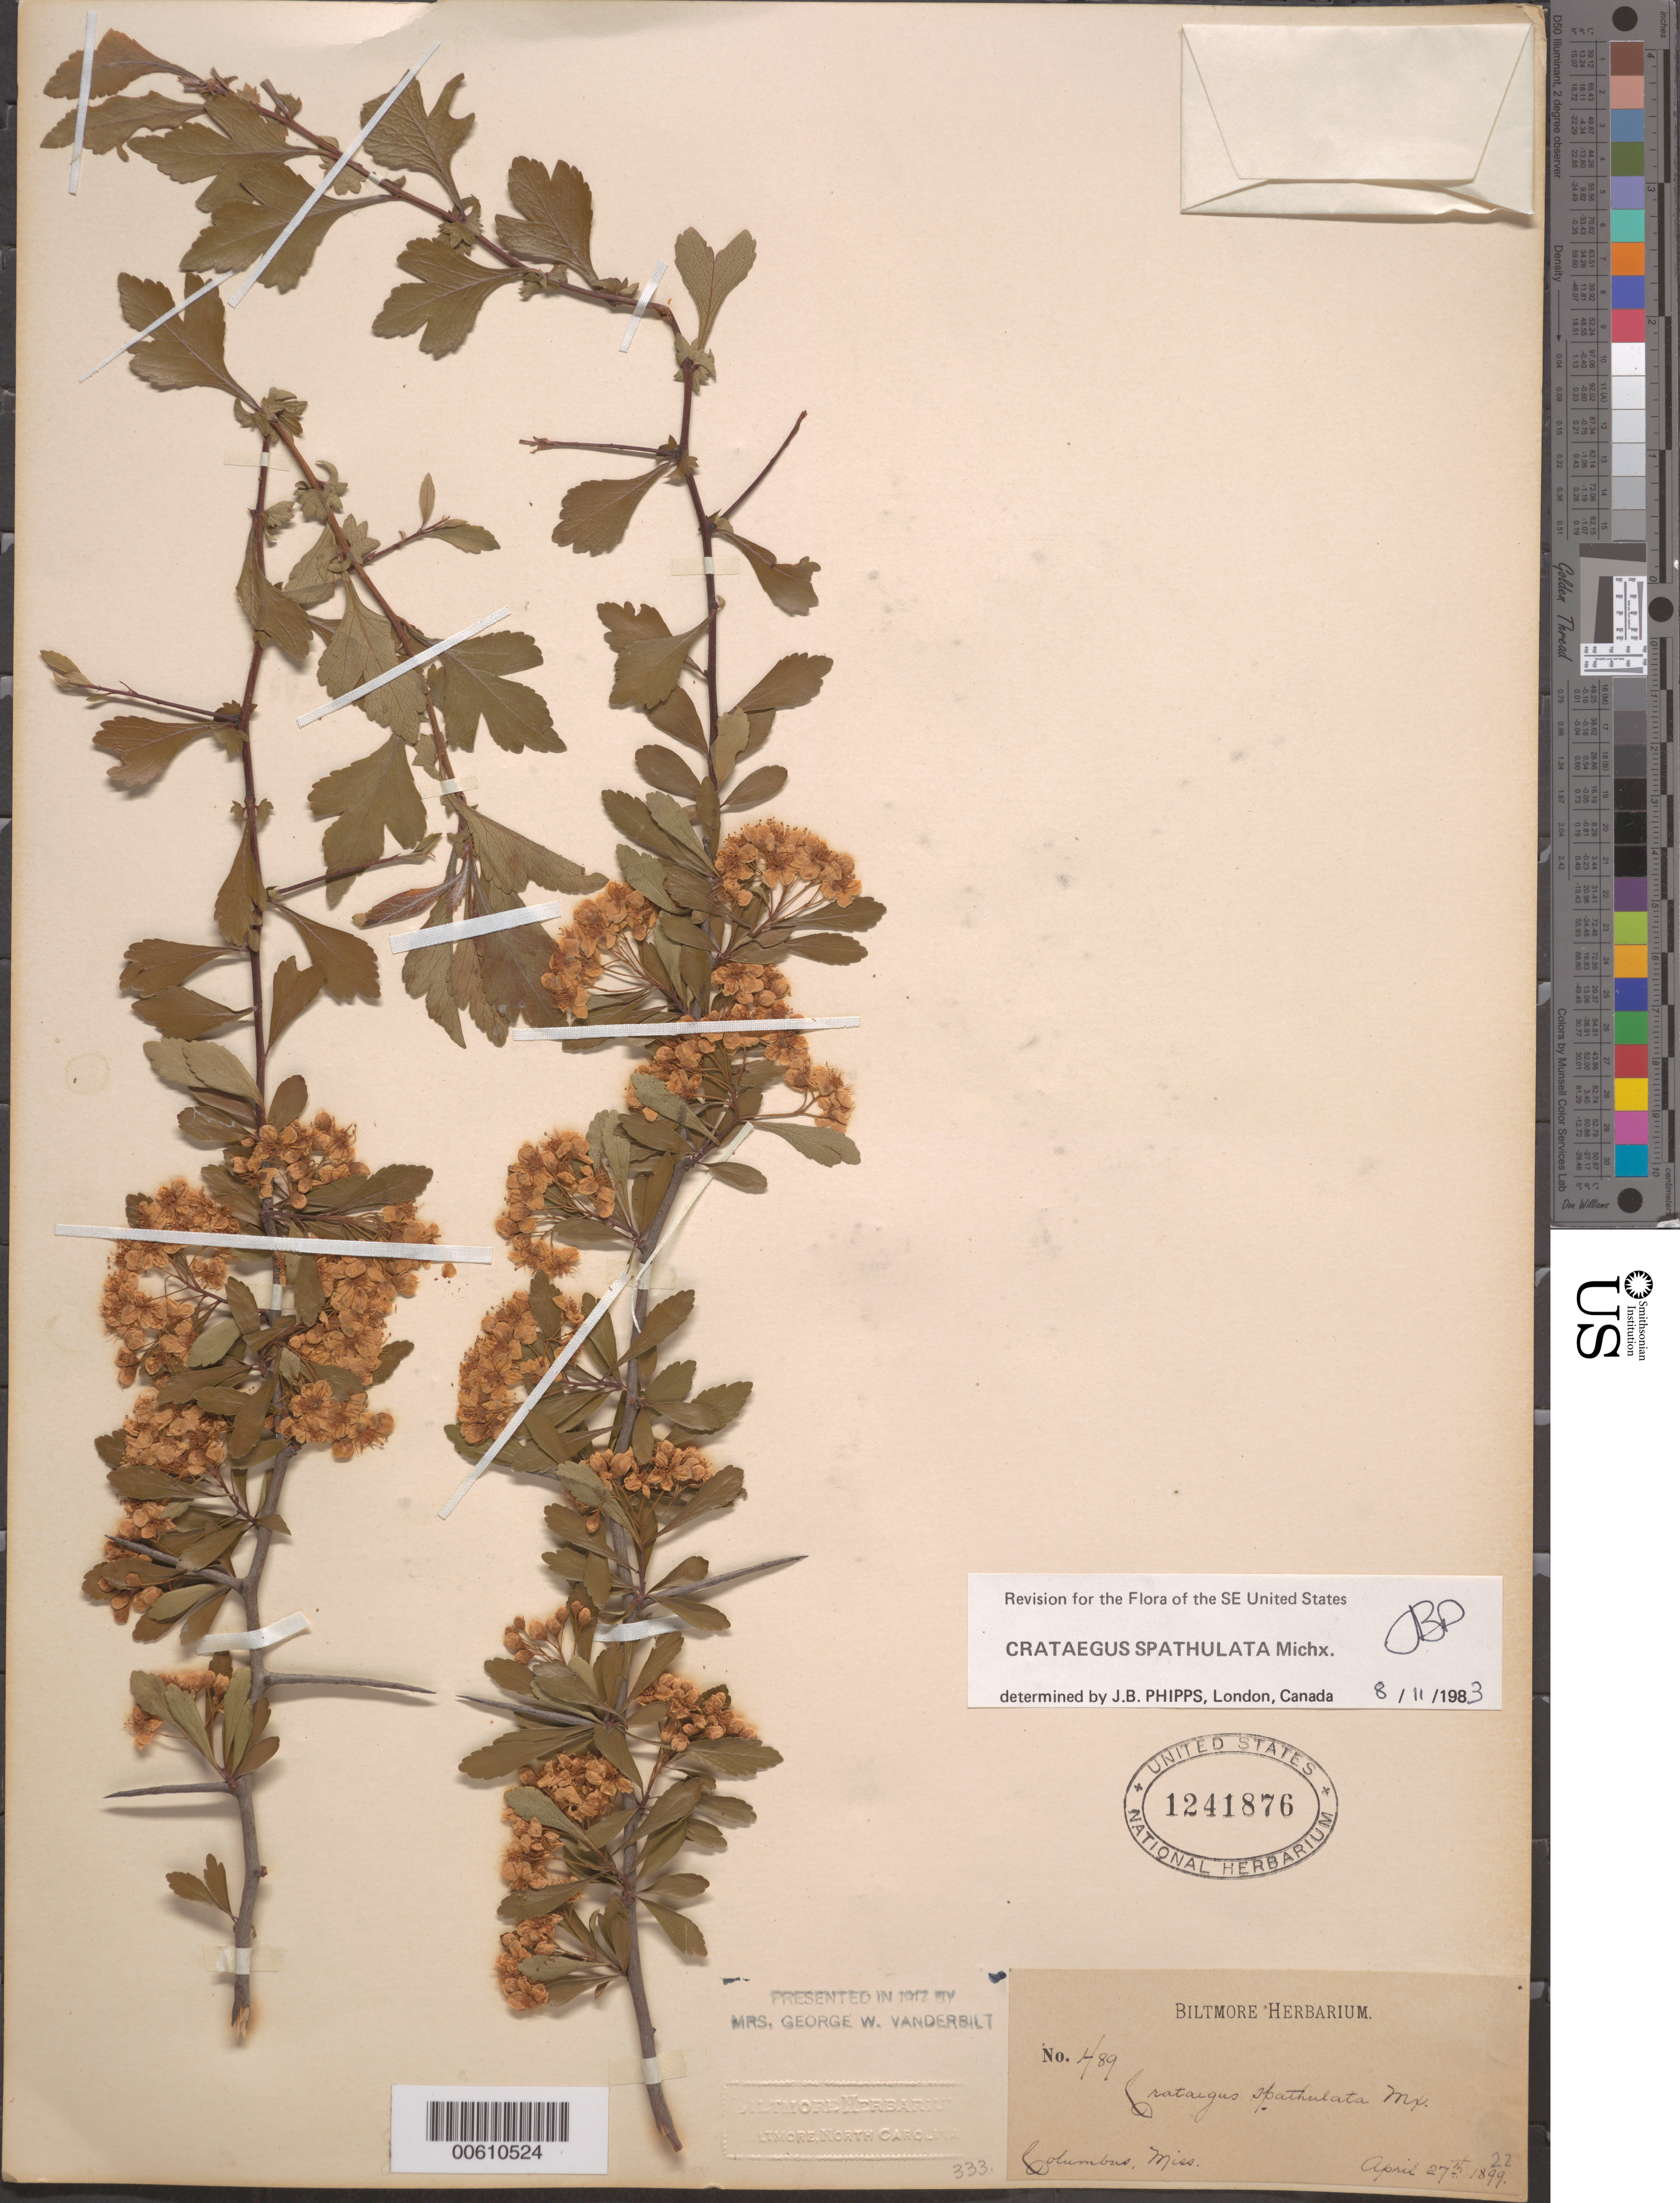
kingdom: Plantae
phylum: Tracheophyta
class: Magnoliopsida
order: Rosales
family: Rosaceae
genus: Crataegus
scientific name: Crataegus spathulata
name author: Michx.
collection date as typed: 27 Apr 1899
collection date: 1899-04-27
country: United States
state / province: Mississippi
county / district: Lowndes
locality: Columbus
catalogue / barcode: US 1241876